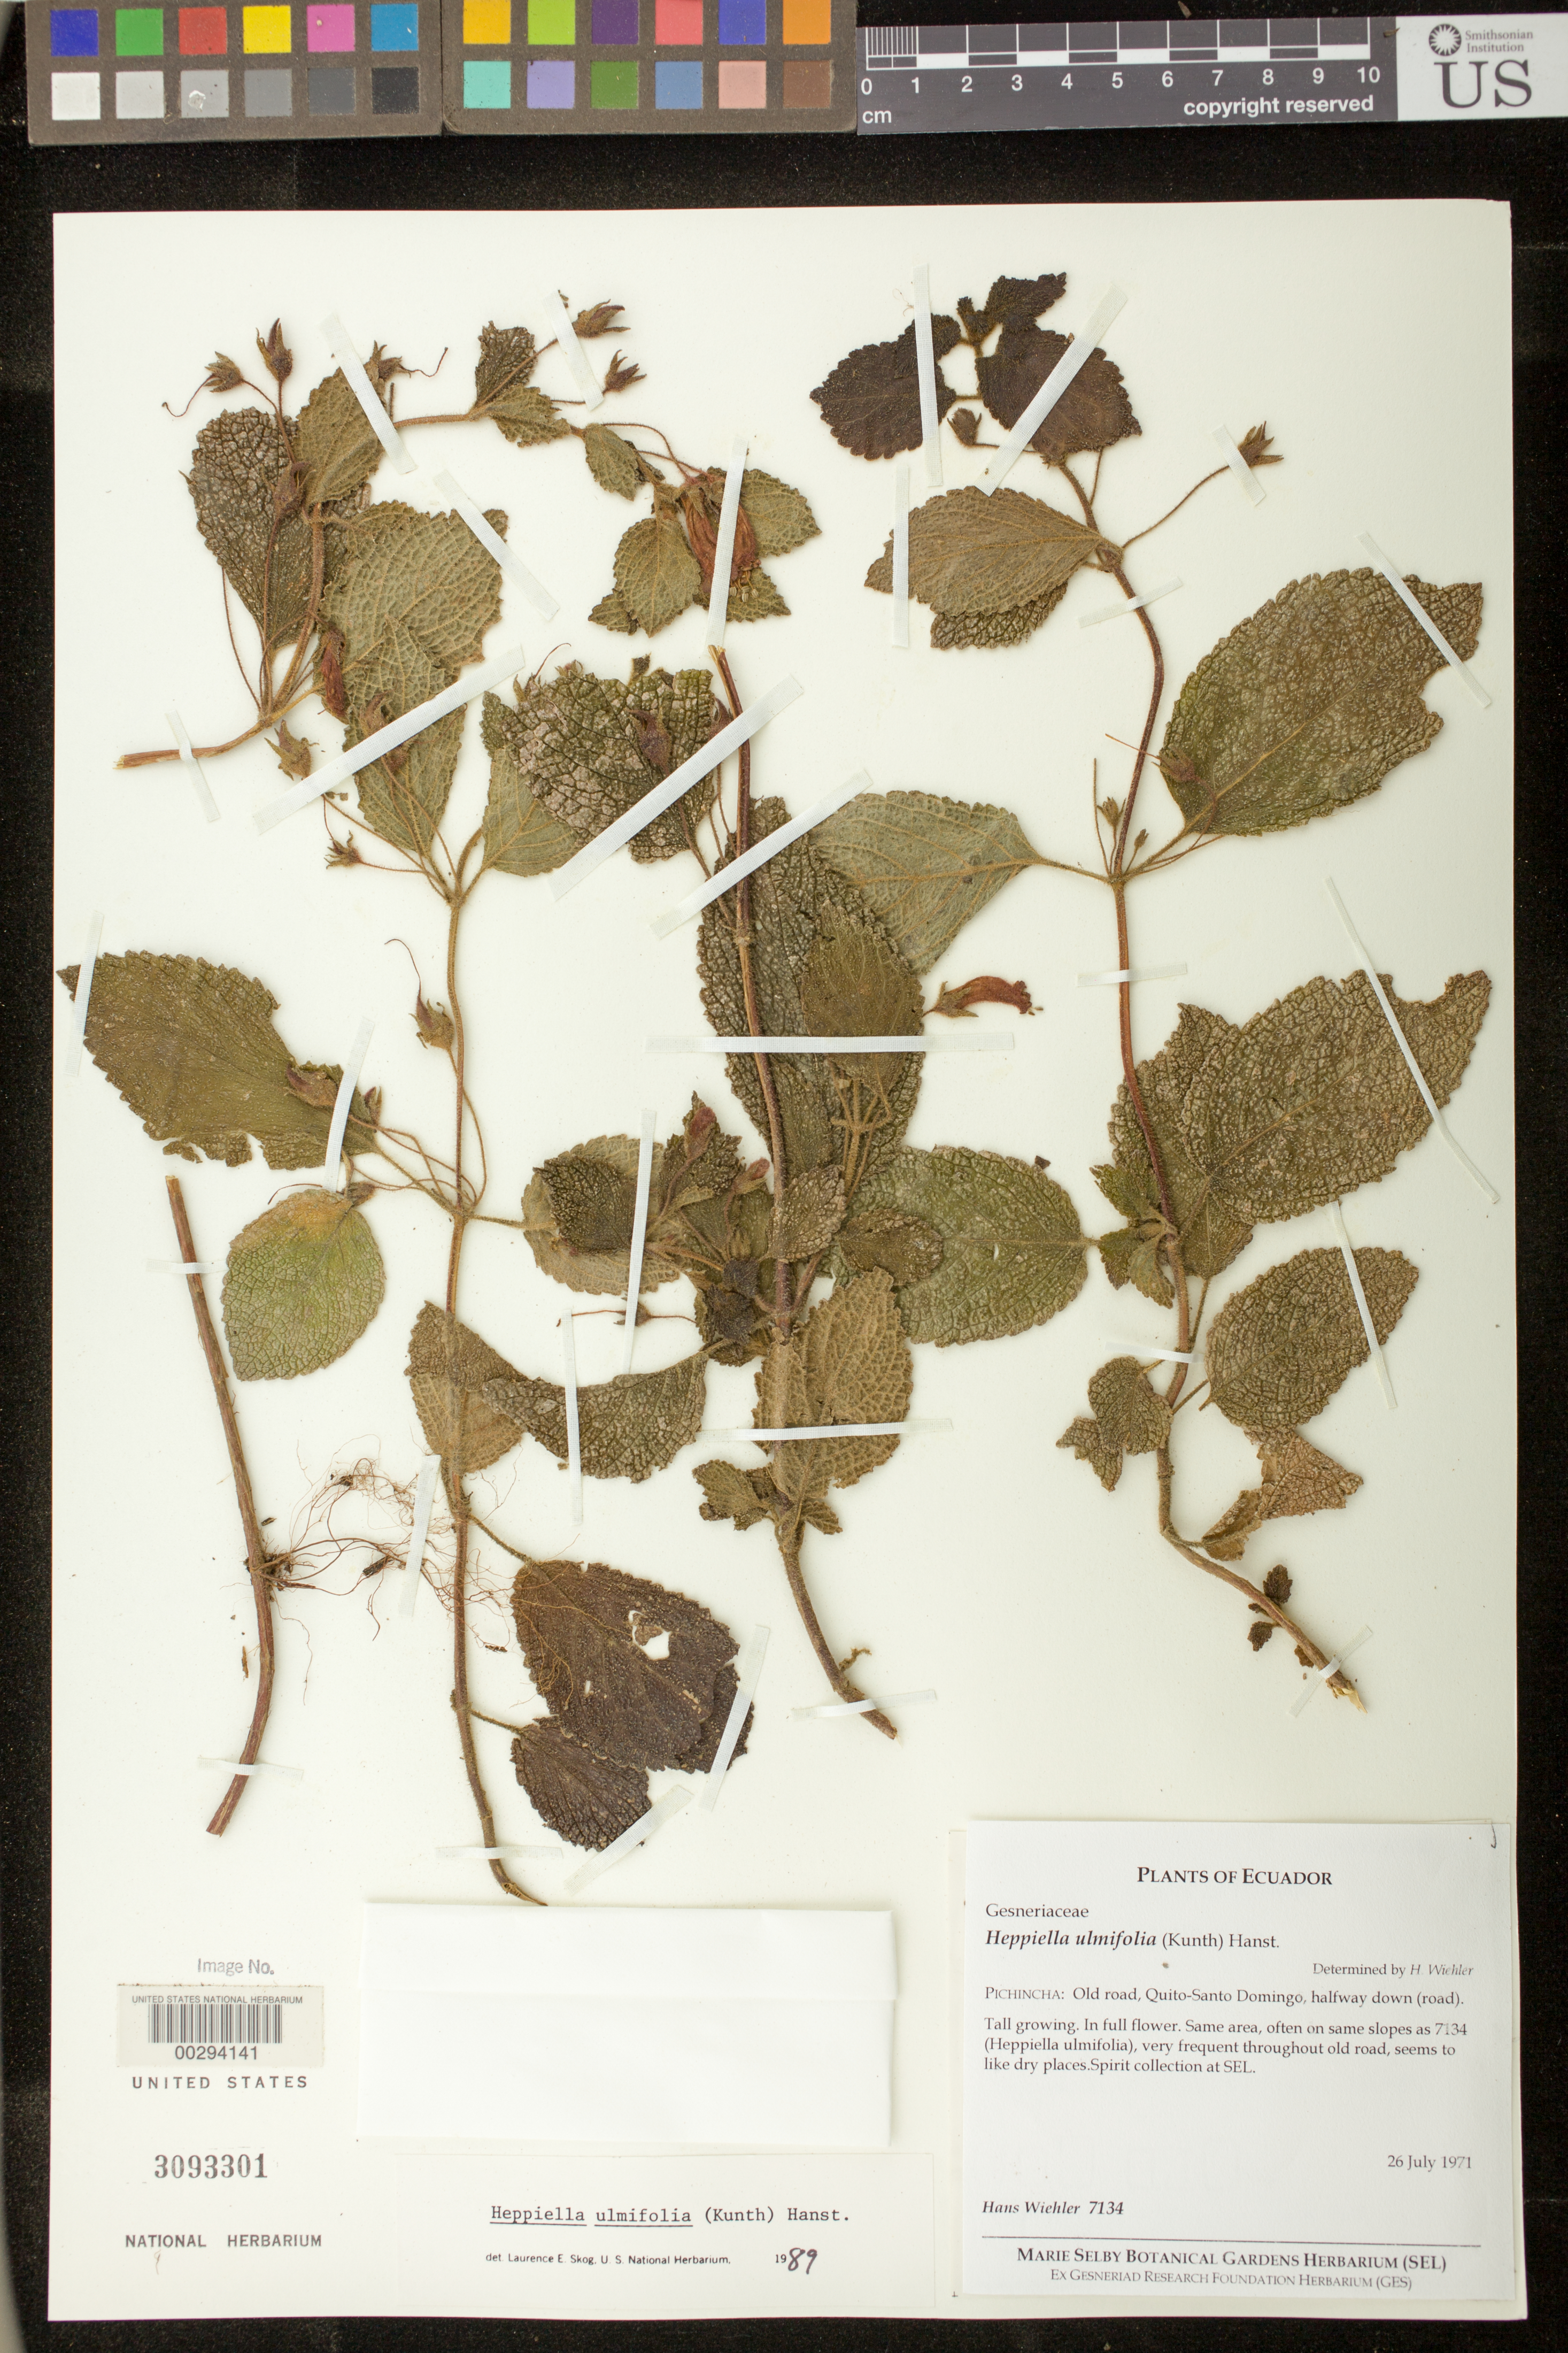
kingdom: Plantae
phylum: Tracheophyta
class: Magnoliopsida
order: Lamiales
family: Gesneriaceae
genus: Heppiella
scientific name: Heppiella ulmifolia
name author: (Kunth) Hanst.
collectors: H. J. Wiehler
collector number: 7134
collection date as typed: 26 Jul 1971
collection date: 1971-07-26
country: Ecuador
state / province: Pichincha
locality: Old road, Quito-Sto Domingo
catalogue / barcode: US 3093301